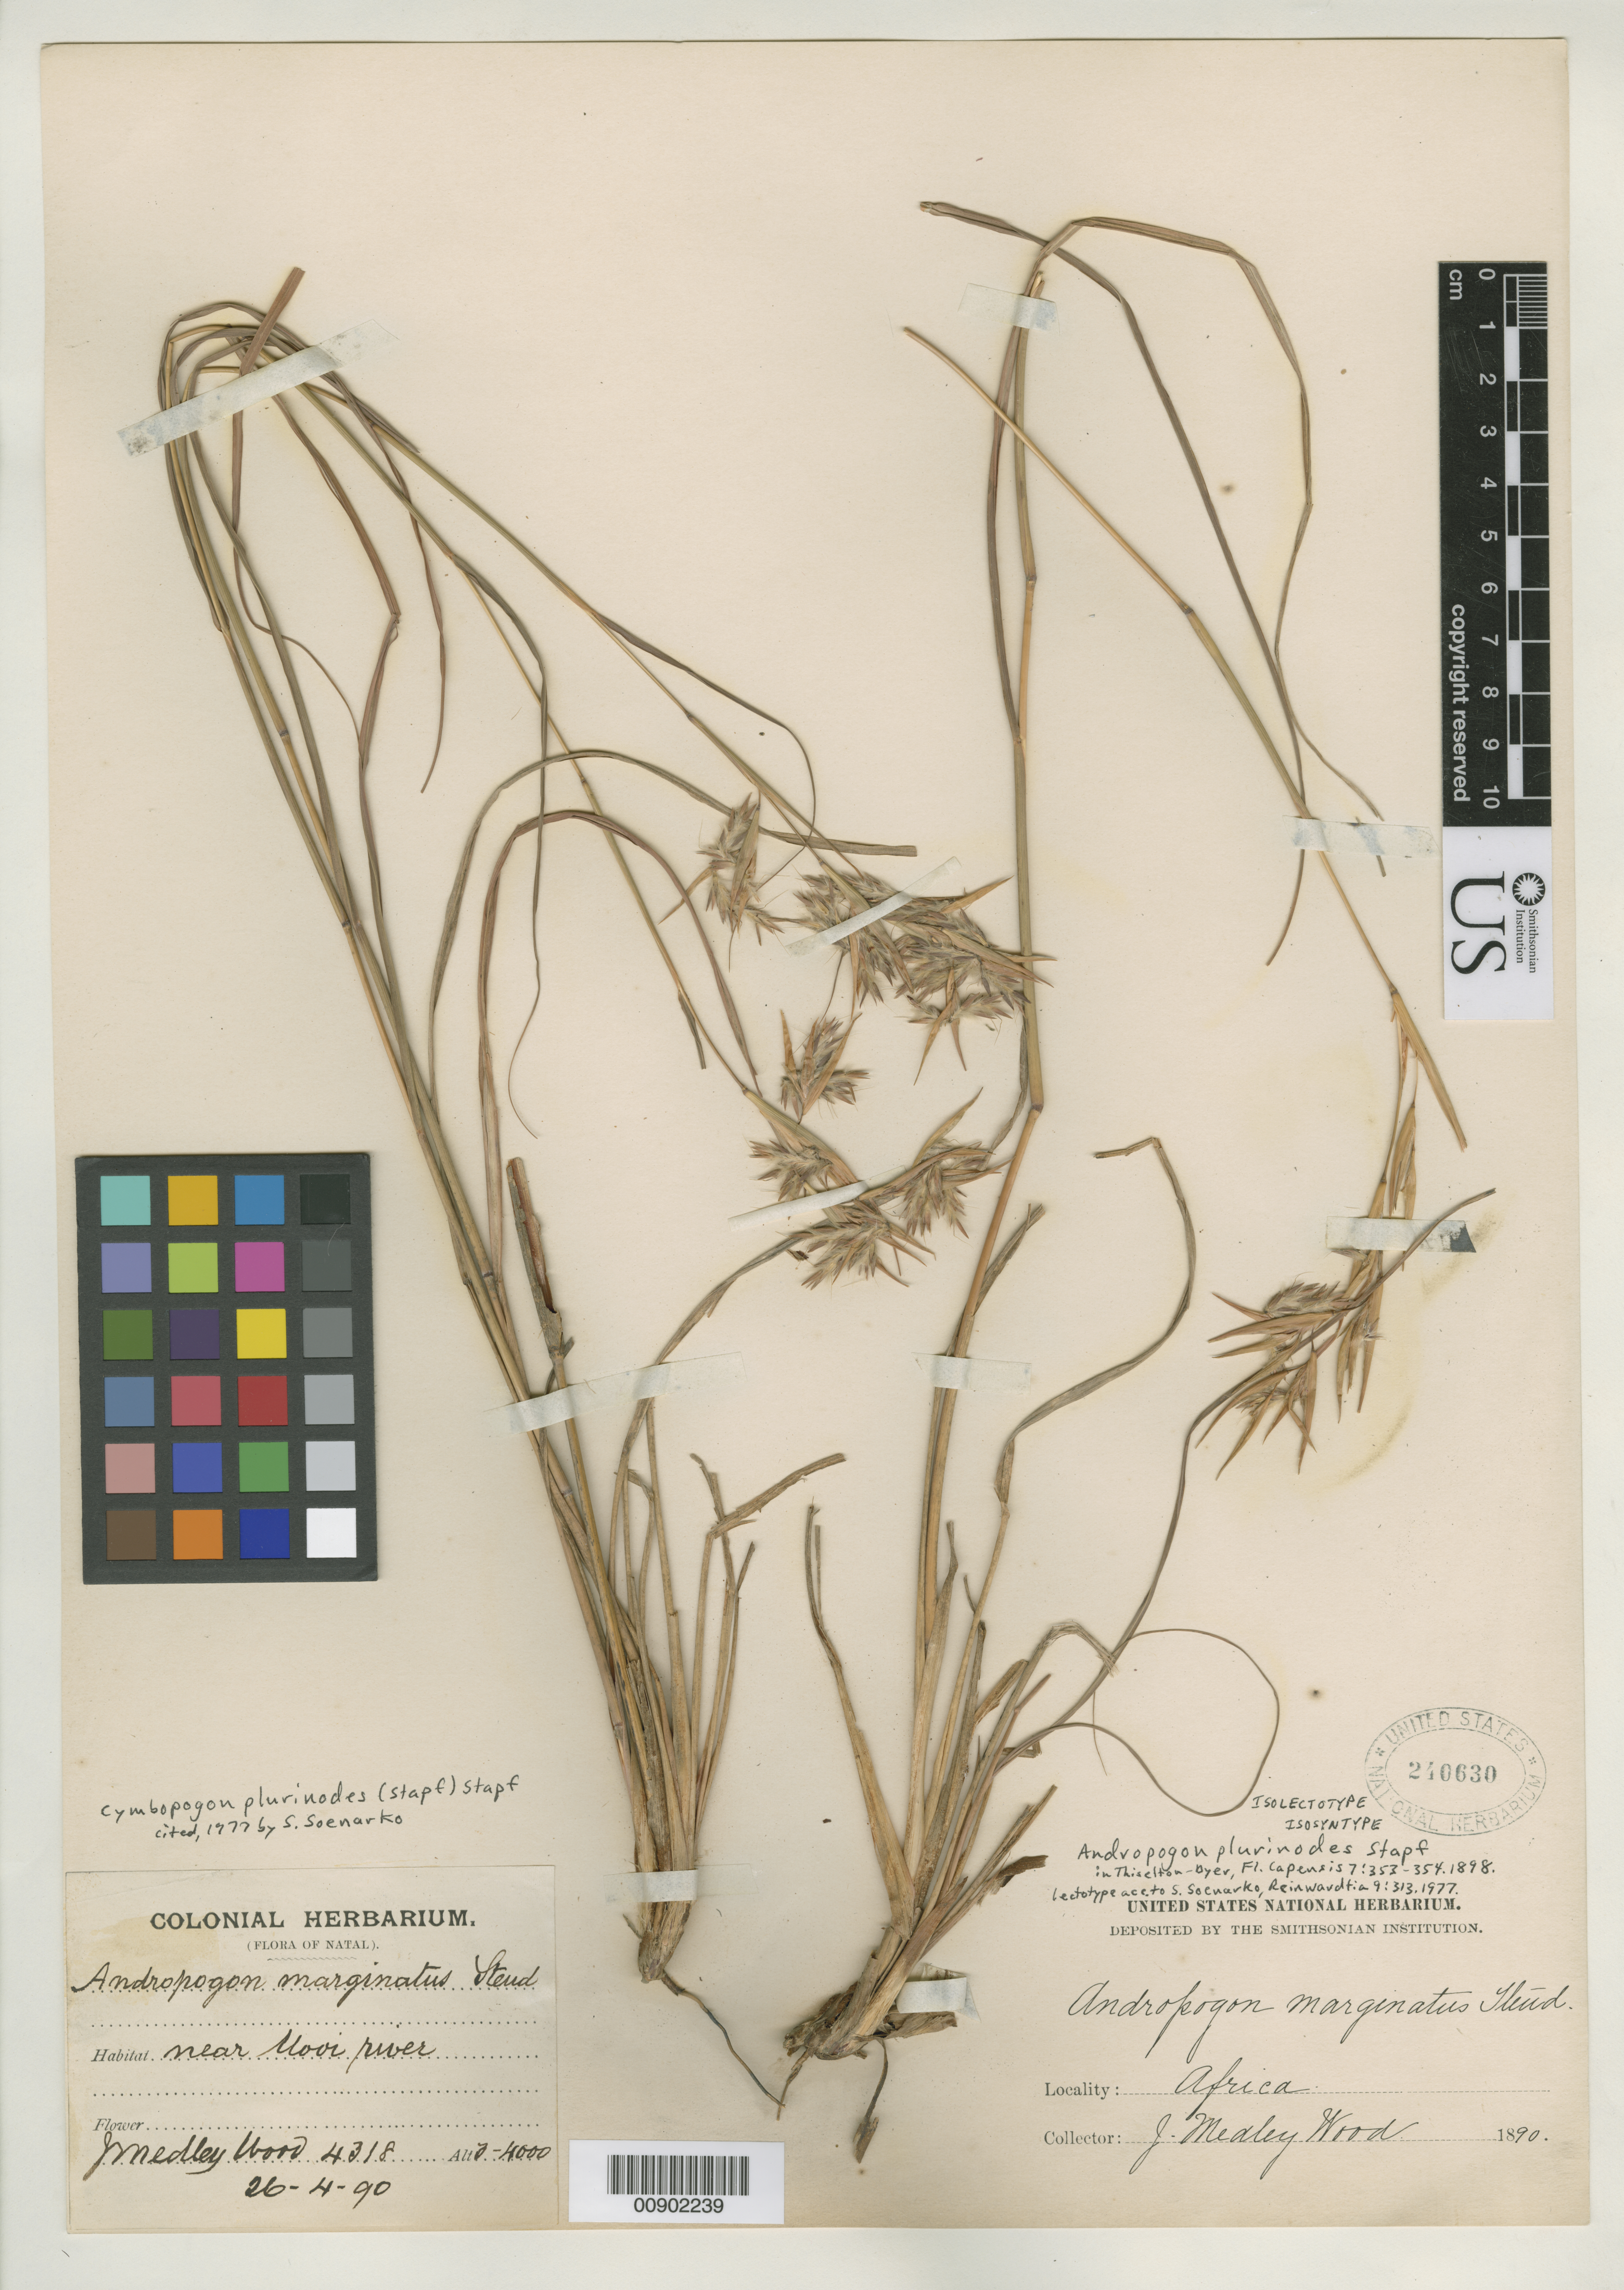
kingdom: Plantae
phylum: Tracheophyta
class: Liliopsida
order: Poales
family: Poaceae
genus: Andropogon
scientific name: Andropogon plurinodis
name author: Stapf in Dyer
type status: Isolectotype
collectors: J. M. Wood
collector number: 4318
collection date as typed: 26 Apr 1890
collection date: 1890-04-26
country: South Africa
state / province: KwaZulu-Natal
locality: Near Mooi River.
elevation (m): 914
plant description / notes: Currently accepted name as cited by S. Soenarko (1977).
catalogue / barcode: US 240630